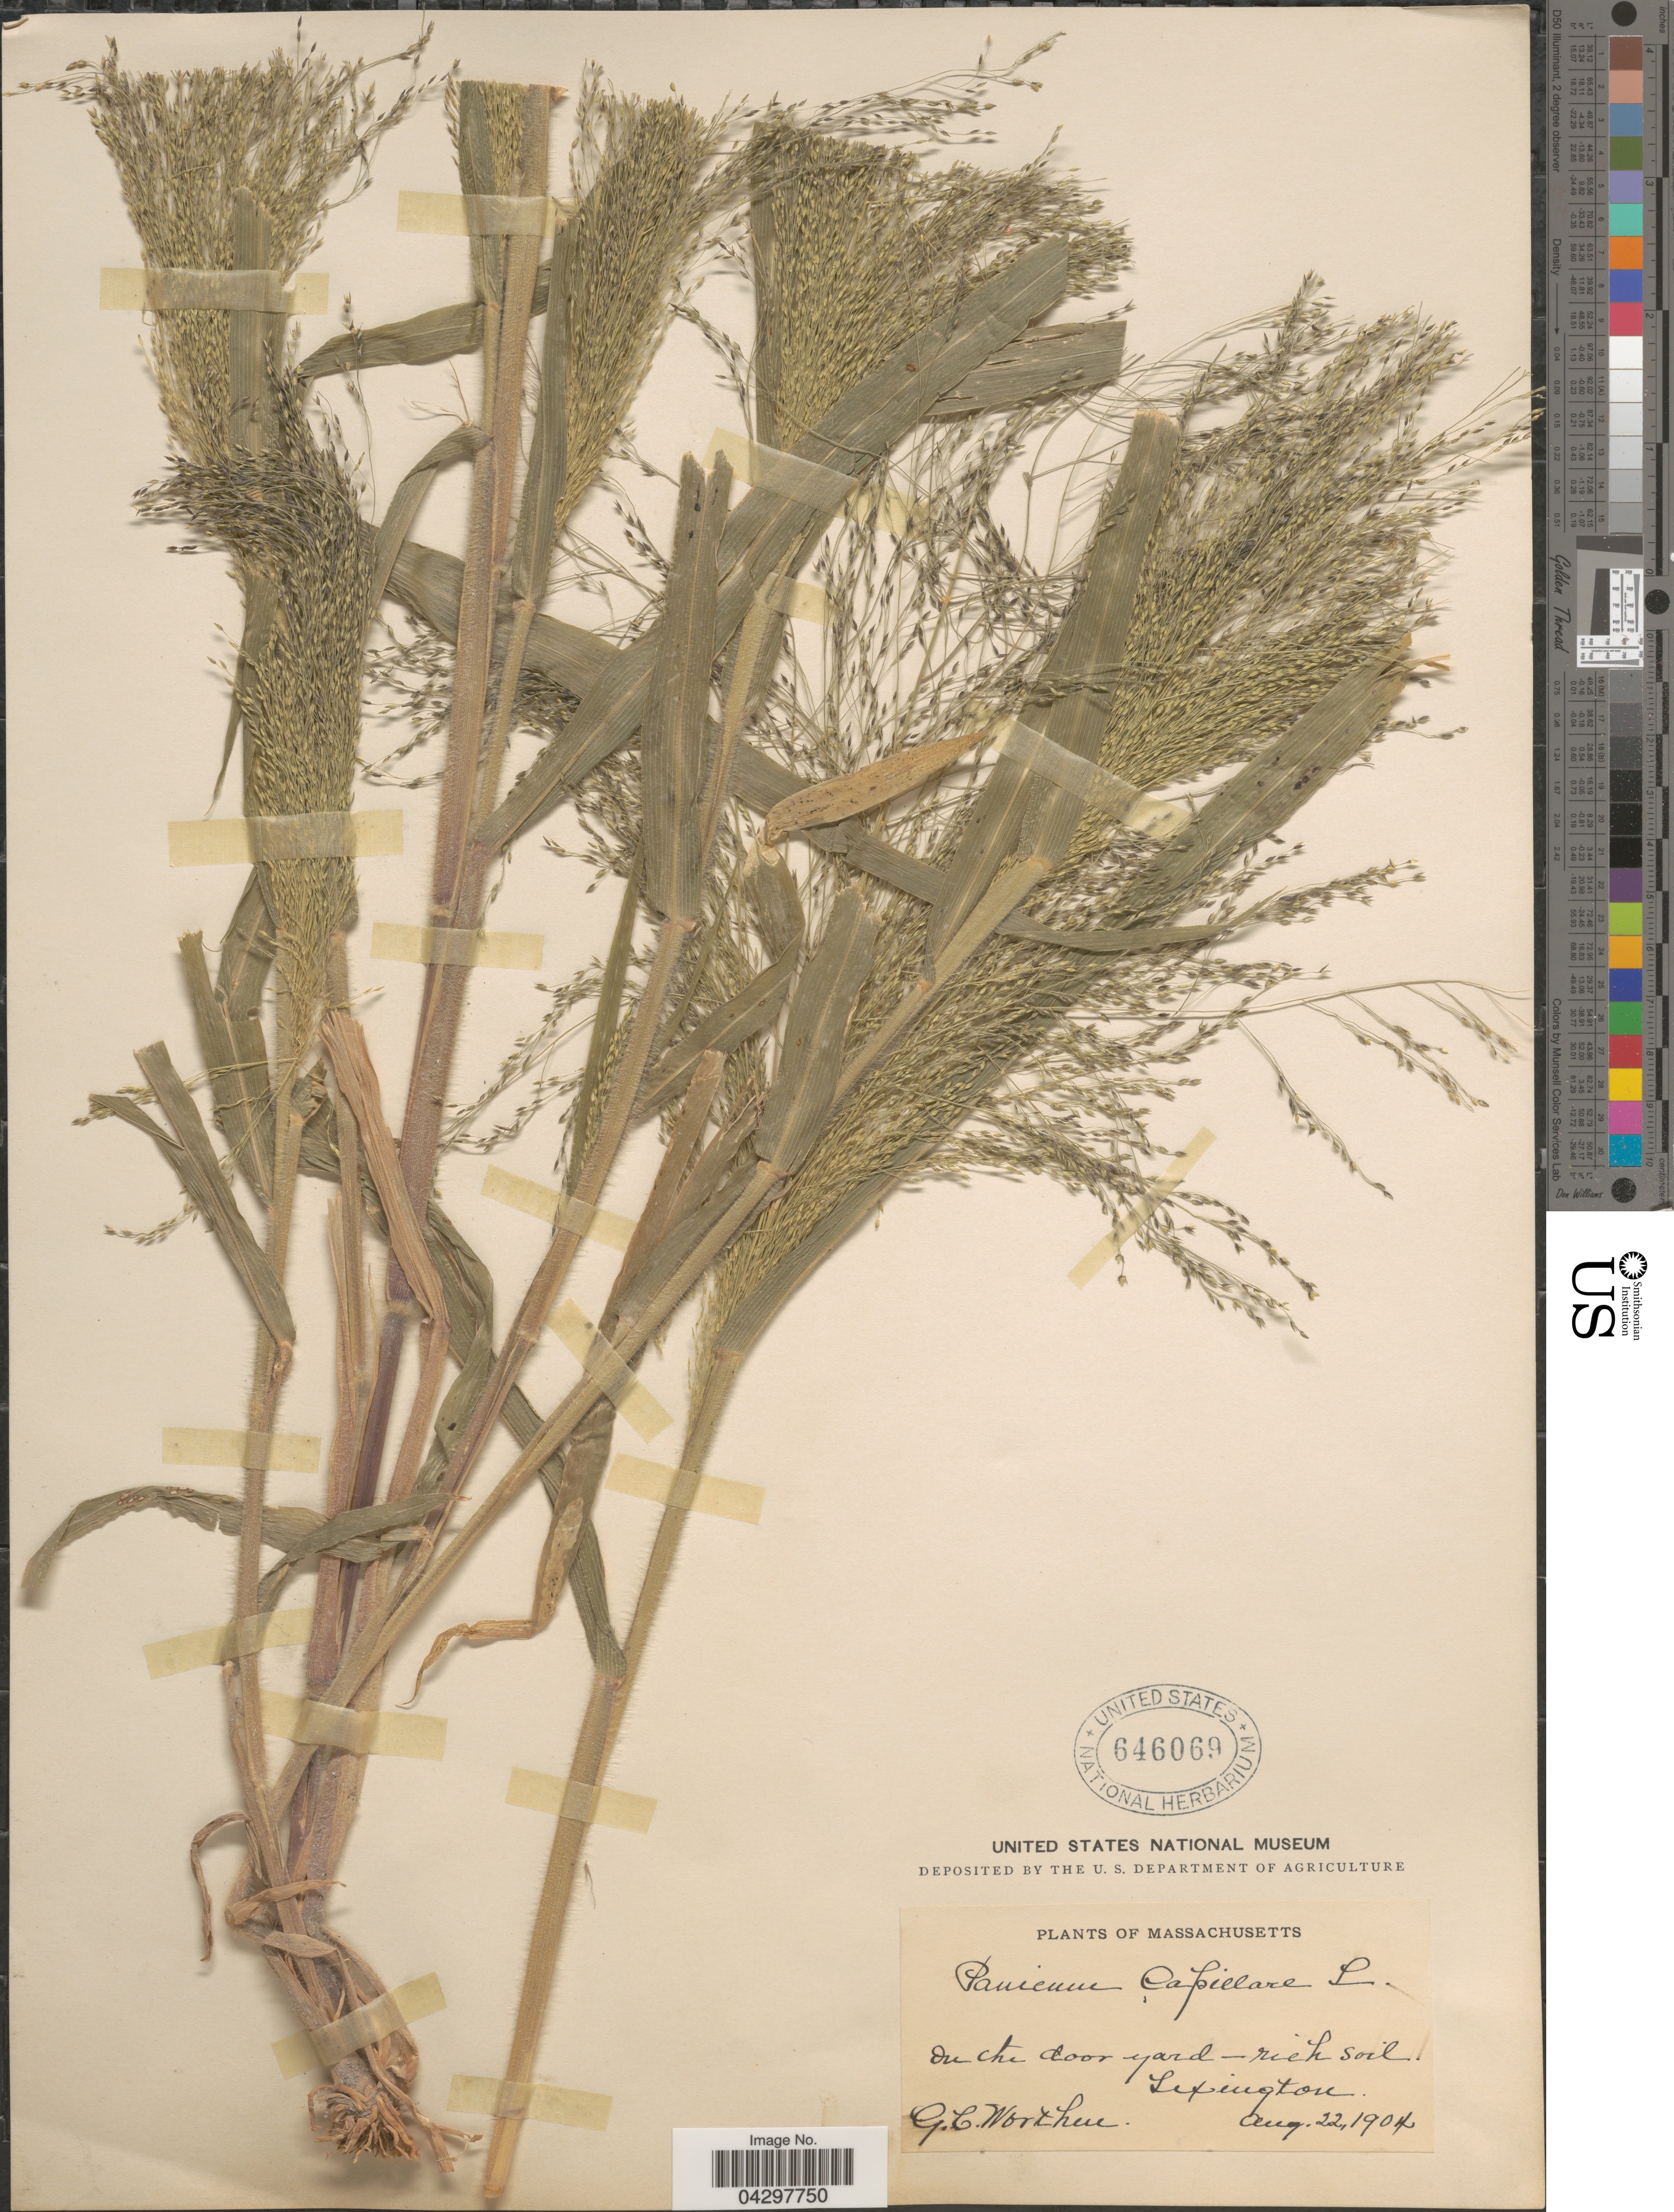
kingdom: Plantae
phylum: Tracheophyta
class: Liliopsida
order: Poales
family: Poaceae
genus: Panicum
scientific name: Panicum capillare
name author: L.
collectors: G. Worthen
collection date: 1904-08-22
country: United States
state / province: Massachusetts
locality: Lexington.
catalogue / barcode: US 646069